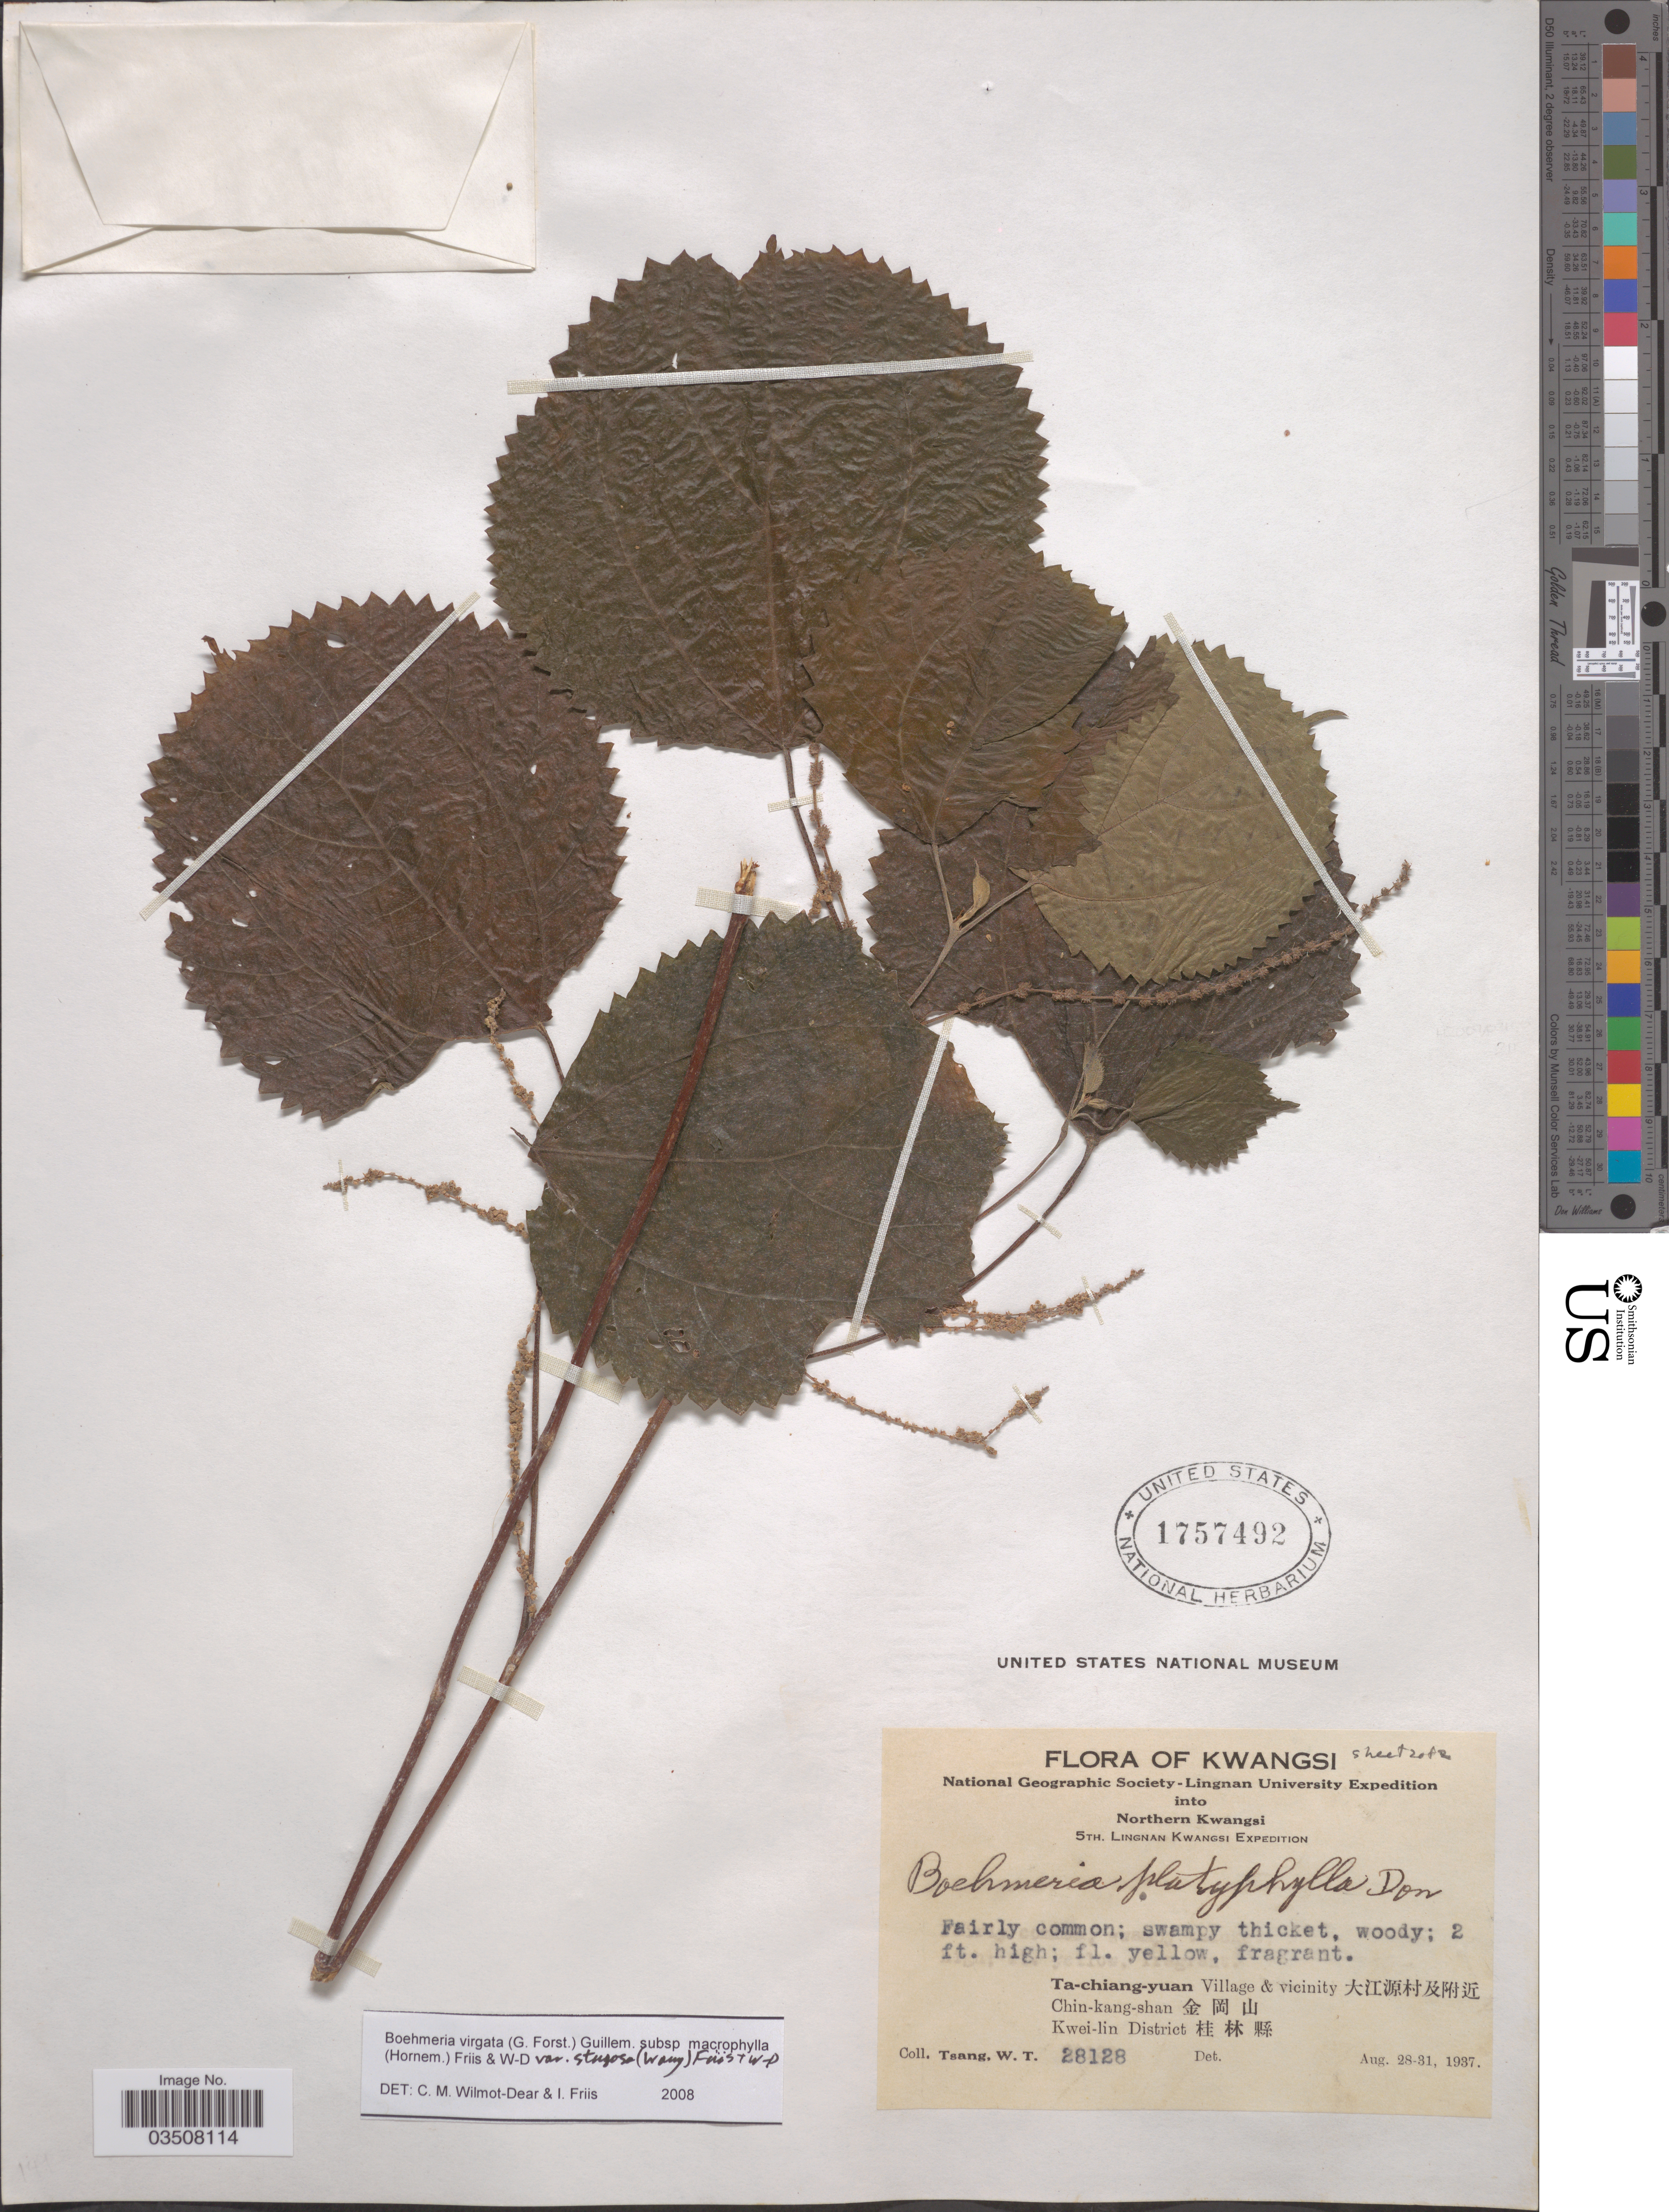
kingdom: Plantae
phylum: Tracheophyta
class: Magnoliopsida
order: Rosales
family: Urticaceae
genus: Boehmeria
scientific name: Boehmeria virgata var. strigosa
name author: (W.T. Wang) Friis & Wilmot-Dear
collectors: W. T. Tsang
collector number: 28128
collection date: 1937-08-28/1937-08-31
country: China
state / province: Guangxi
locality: Kwangsi. Northern Kwangsi. Ta-chiang-yuan Village & vicinity X. Chin-kang-shan X, Kwei-lin District X.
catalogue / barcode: US 1757492